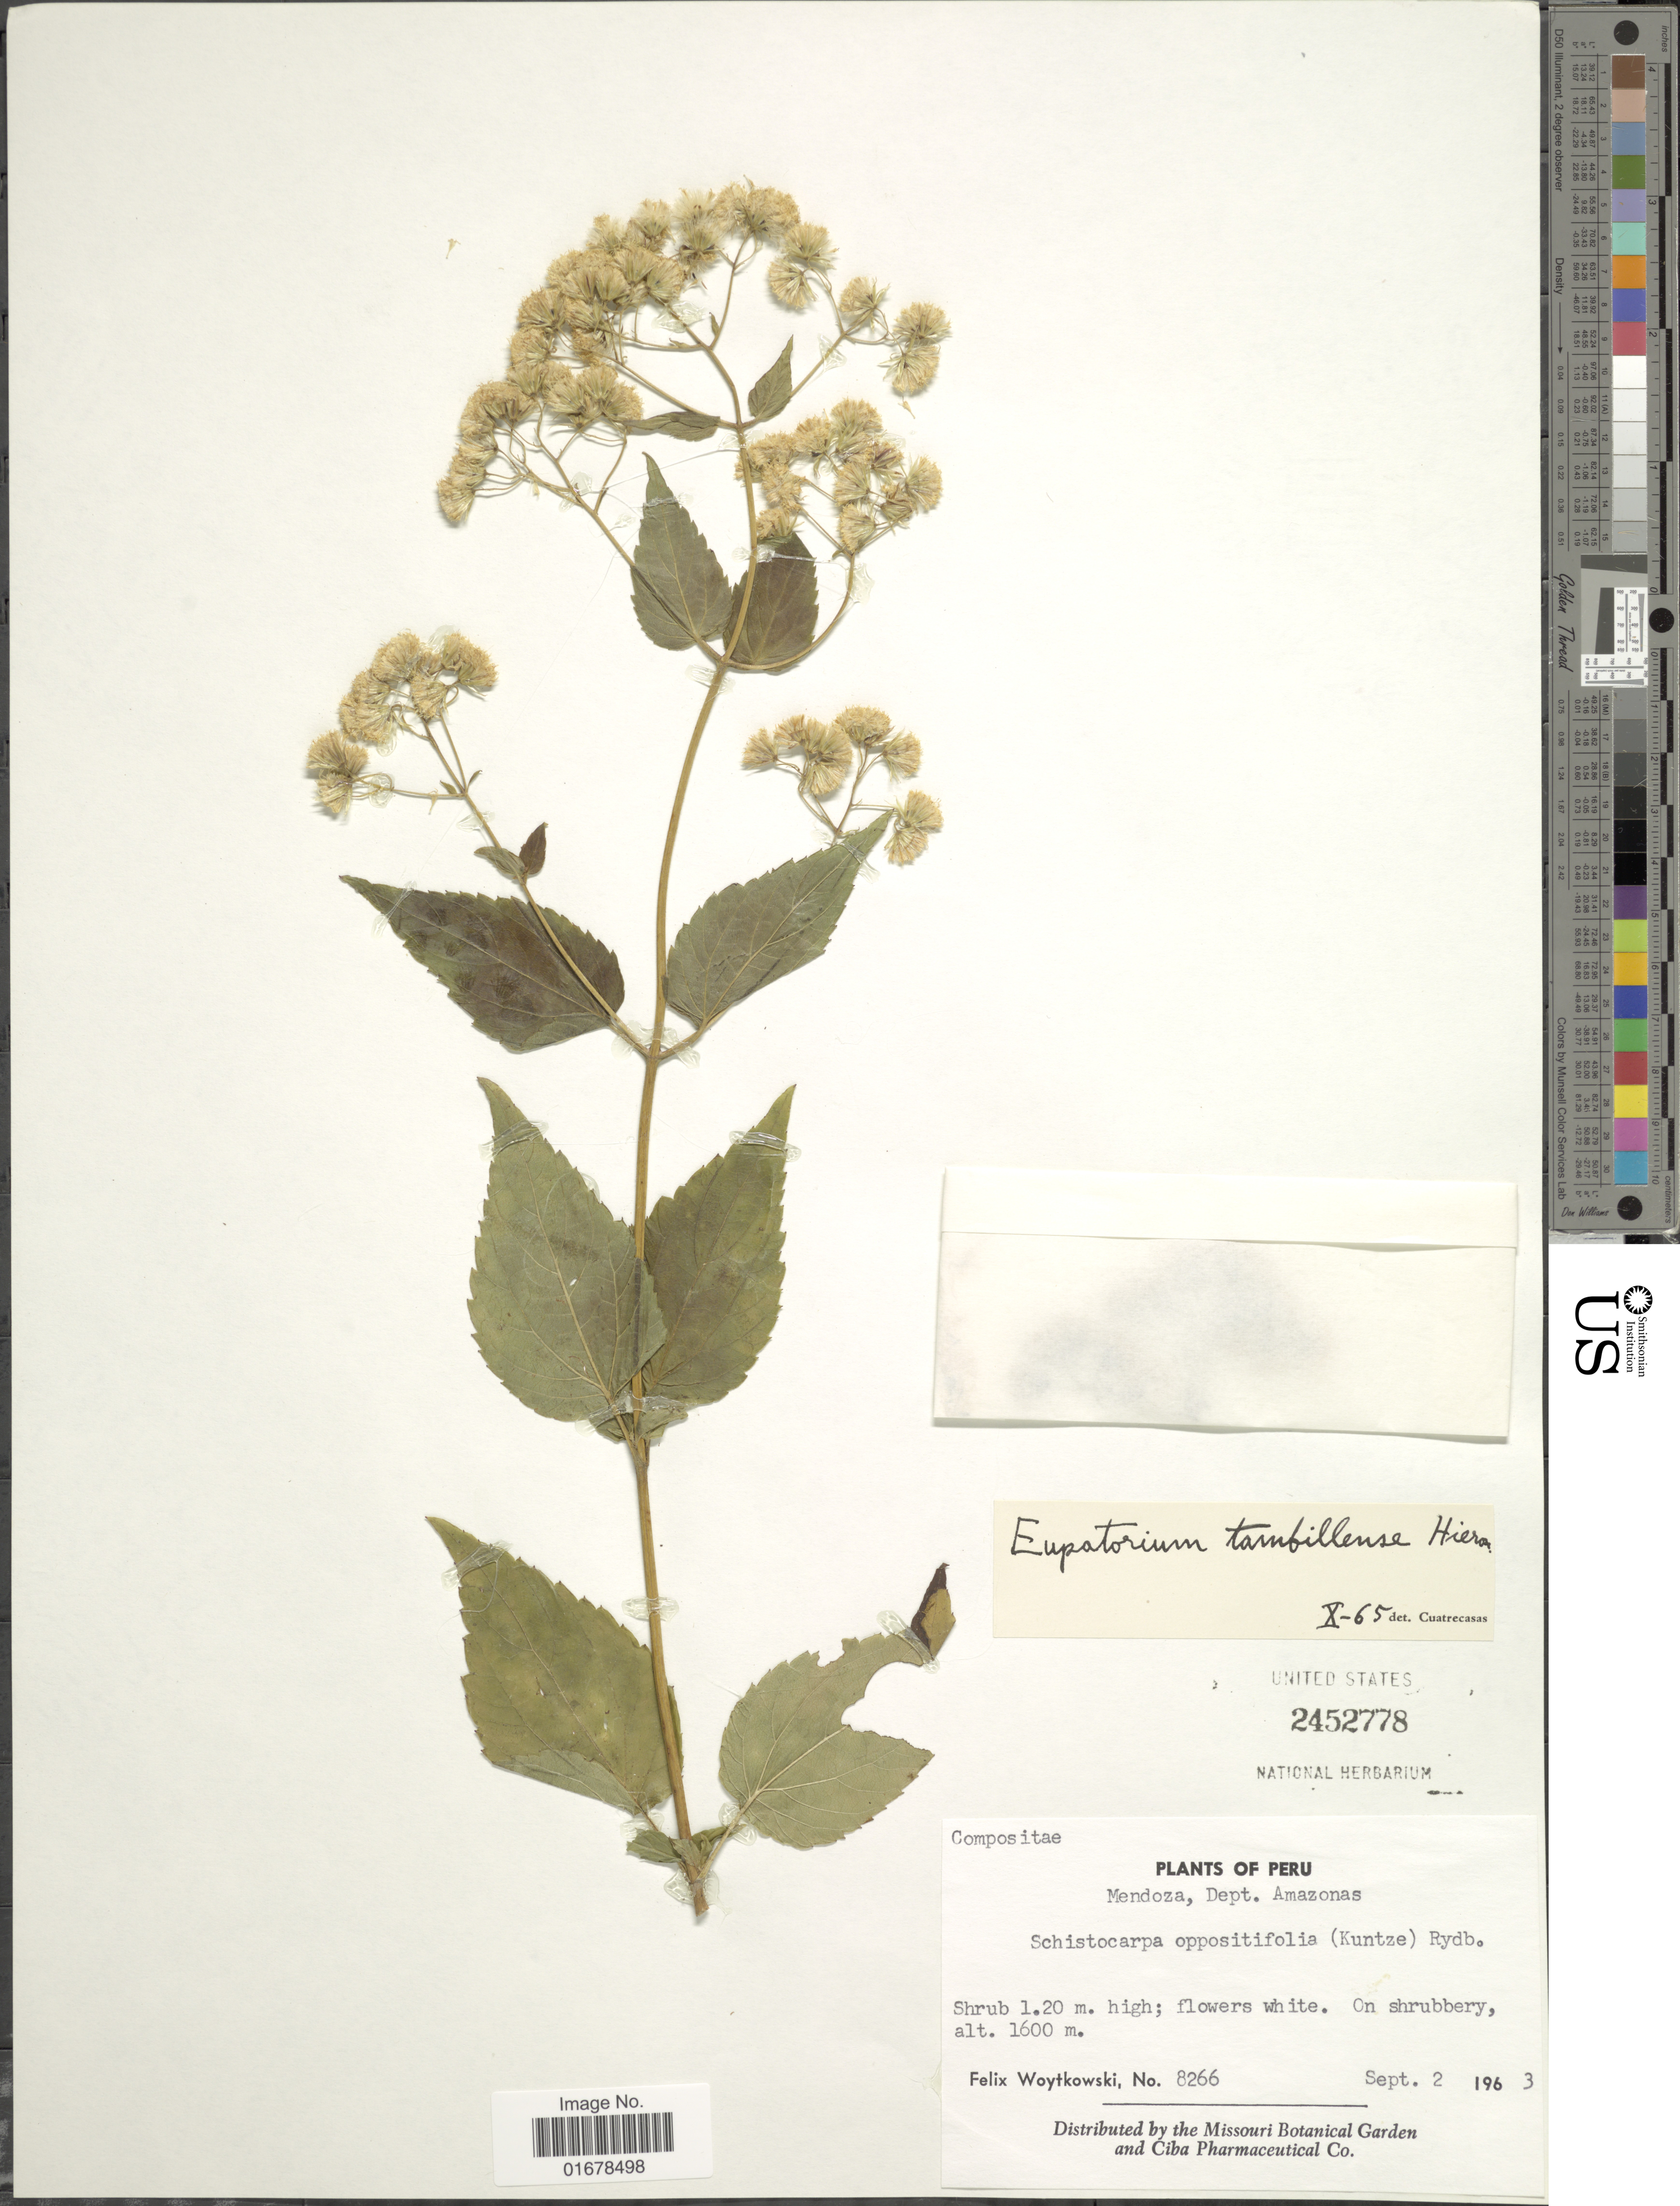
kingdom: Plantae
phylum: Tracheophyta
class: Magnoliopsida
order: Asterales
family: Asteraceae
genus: Ageratina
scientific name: Ageratina tambillensis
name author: (Hieron.) R.M. King & H. Rob.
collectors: F. Woytkowski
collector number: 8266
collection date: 1963-09-02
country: Peru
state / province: Amazonas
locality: Mendoza, Dept. Amazonas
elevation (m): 1600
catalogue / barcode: US 2452778